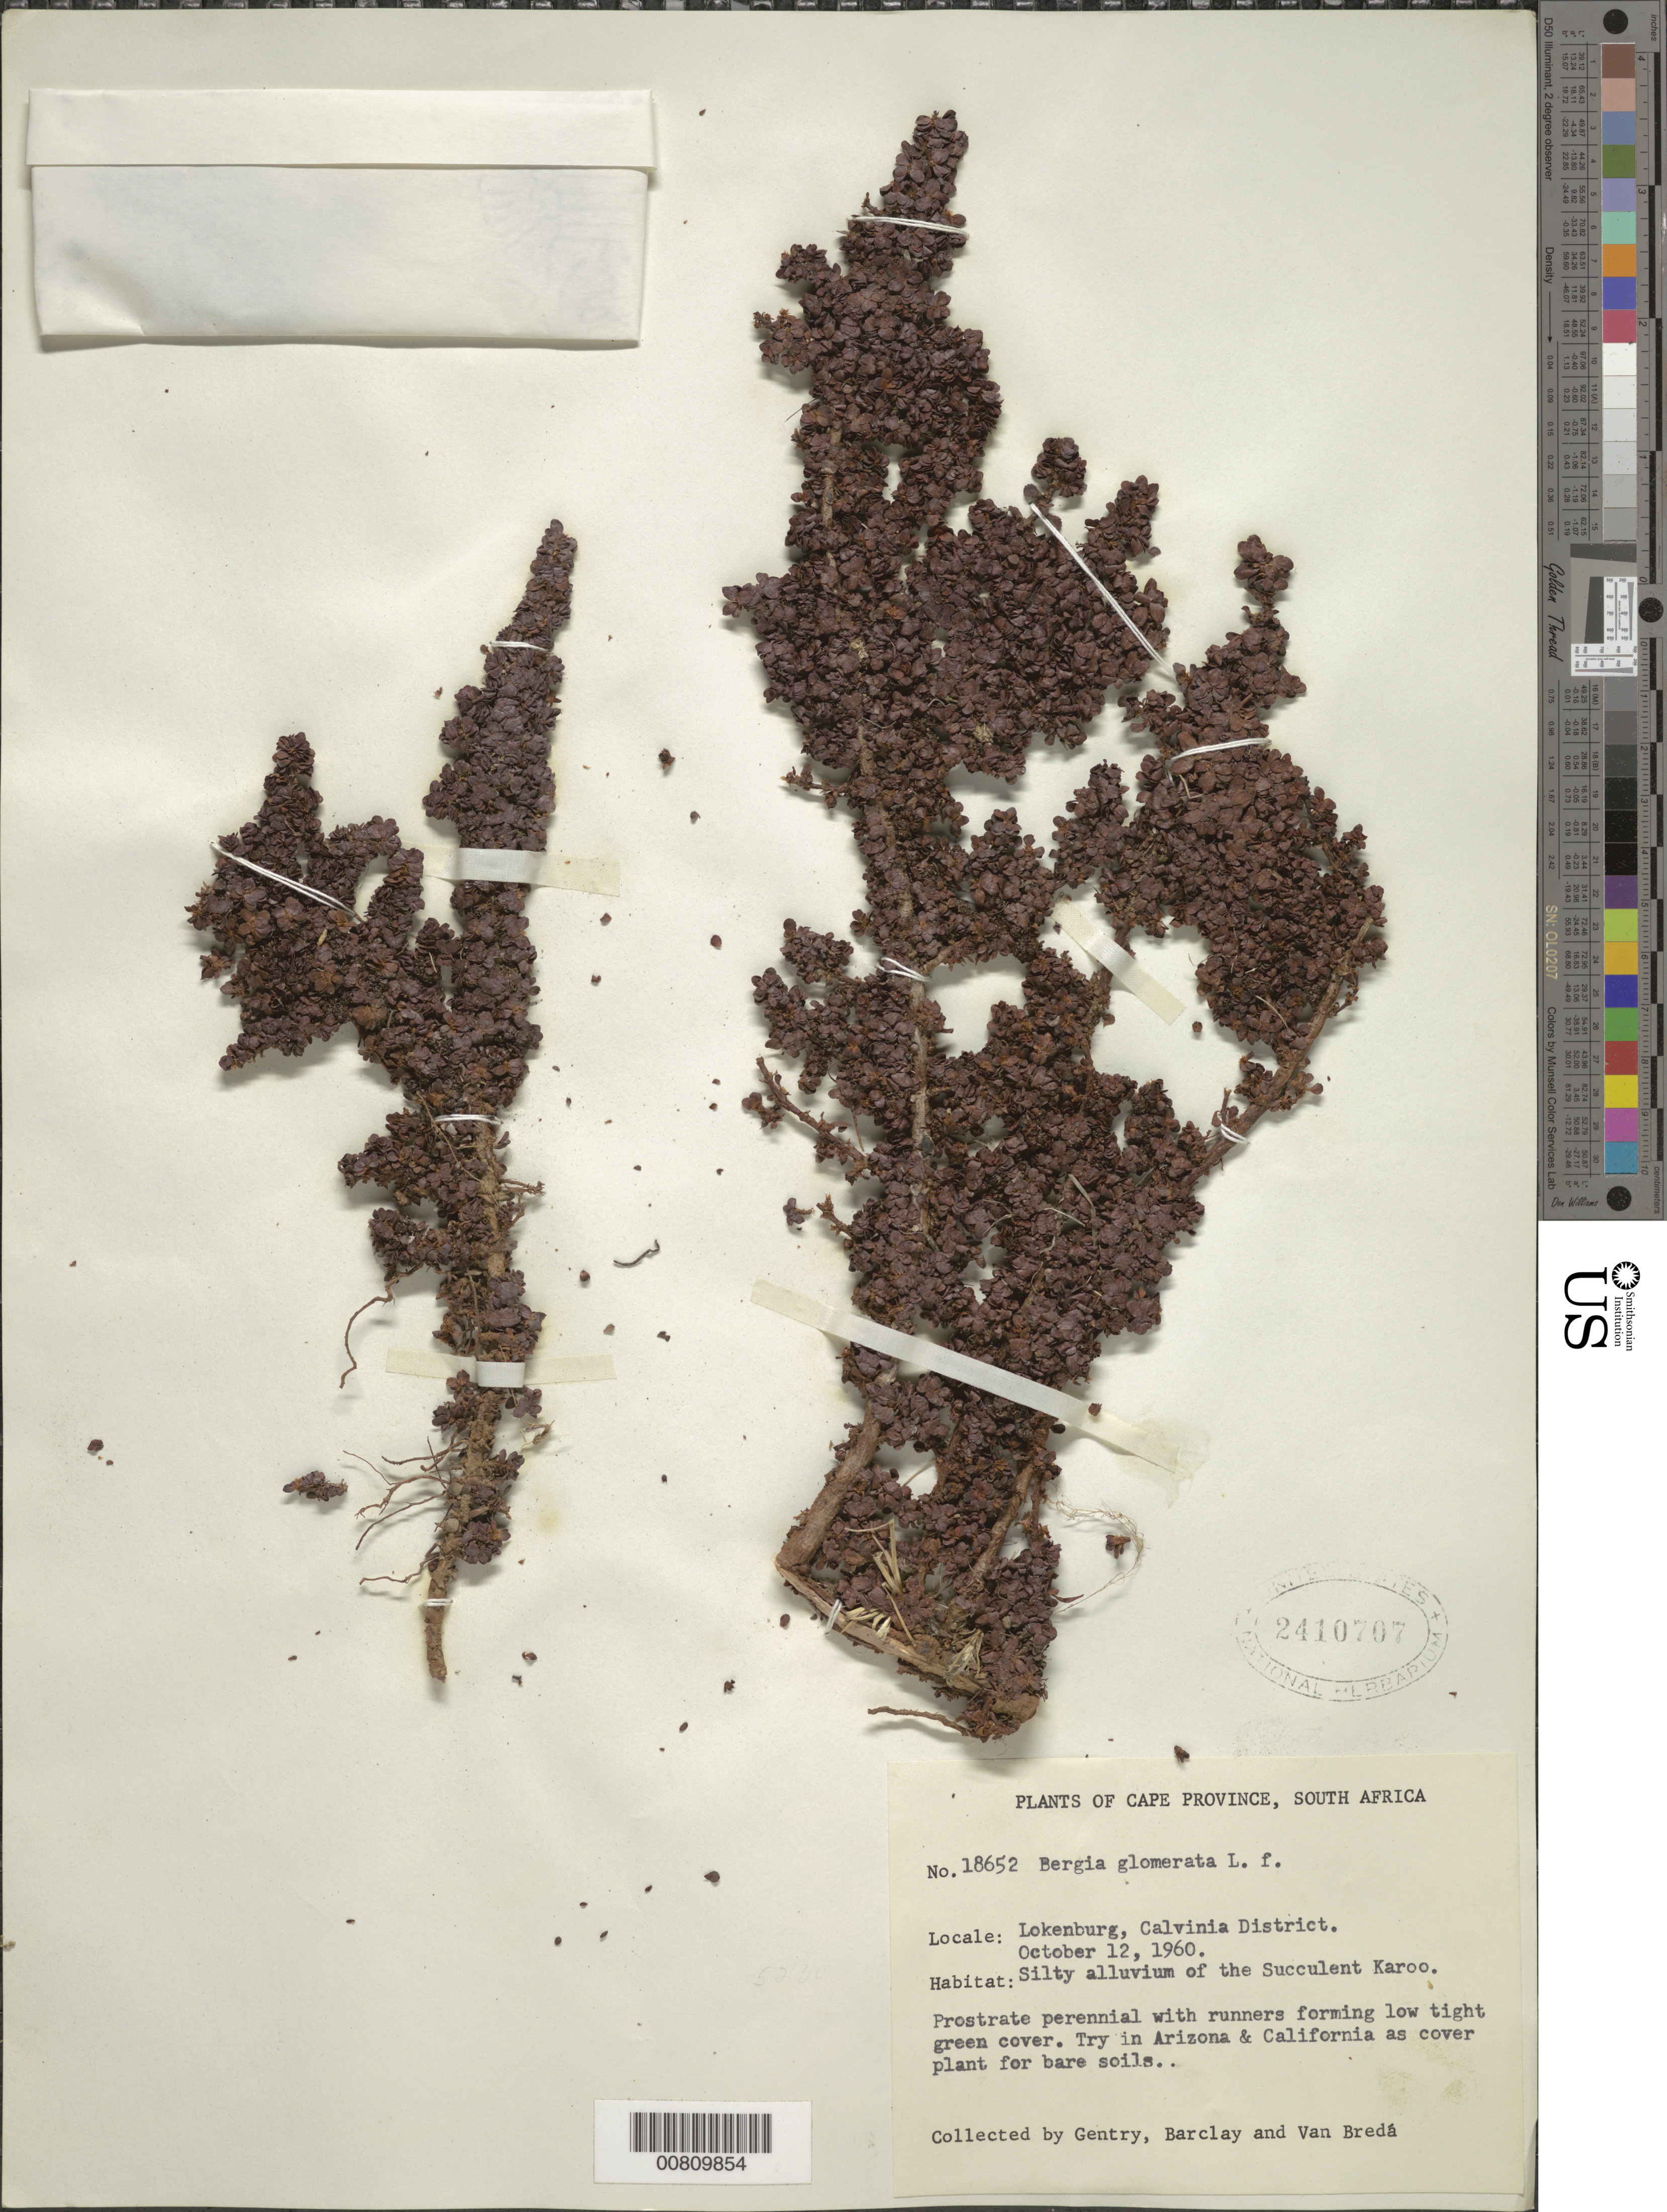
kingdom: Plantae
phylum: Tracheophyta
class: Magnoliopsida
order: Malpighiales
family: Elatinaceae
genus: Bergia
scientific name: Bergia glomerata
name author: L. f.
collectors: H. S. Gentry, A. S. Barclay & P. Van Breda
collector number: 18652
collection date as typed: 12 Oct 1960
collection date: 1960-10-12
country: South Africa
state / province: Northern Cape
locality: Lokenburg. Calvinia.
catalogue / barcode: US 2410707